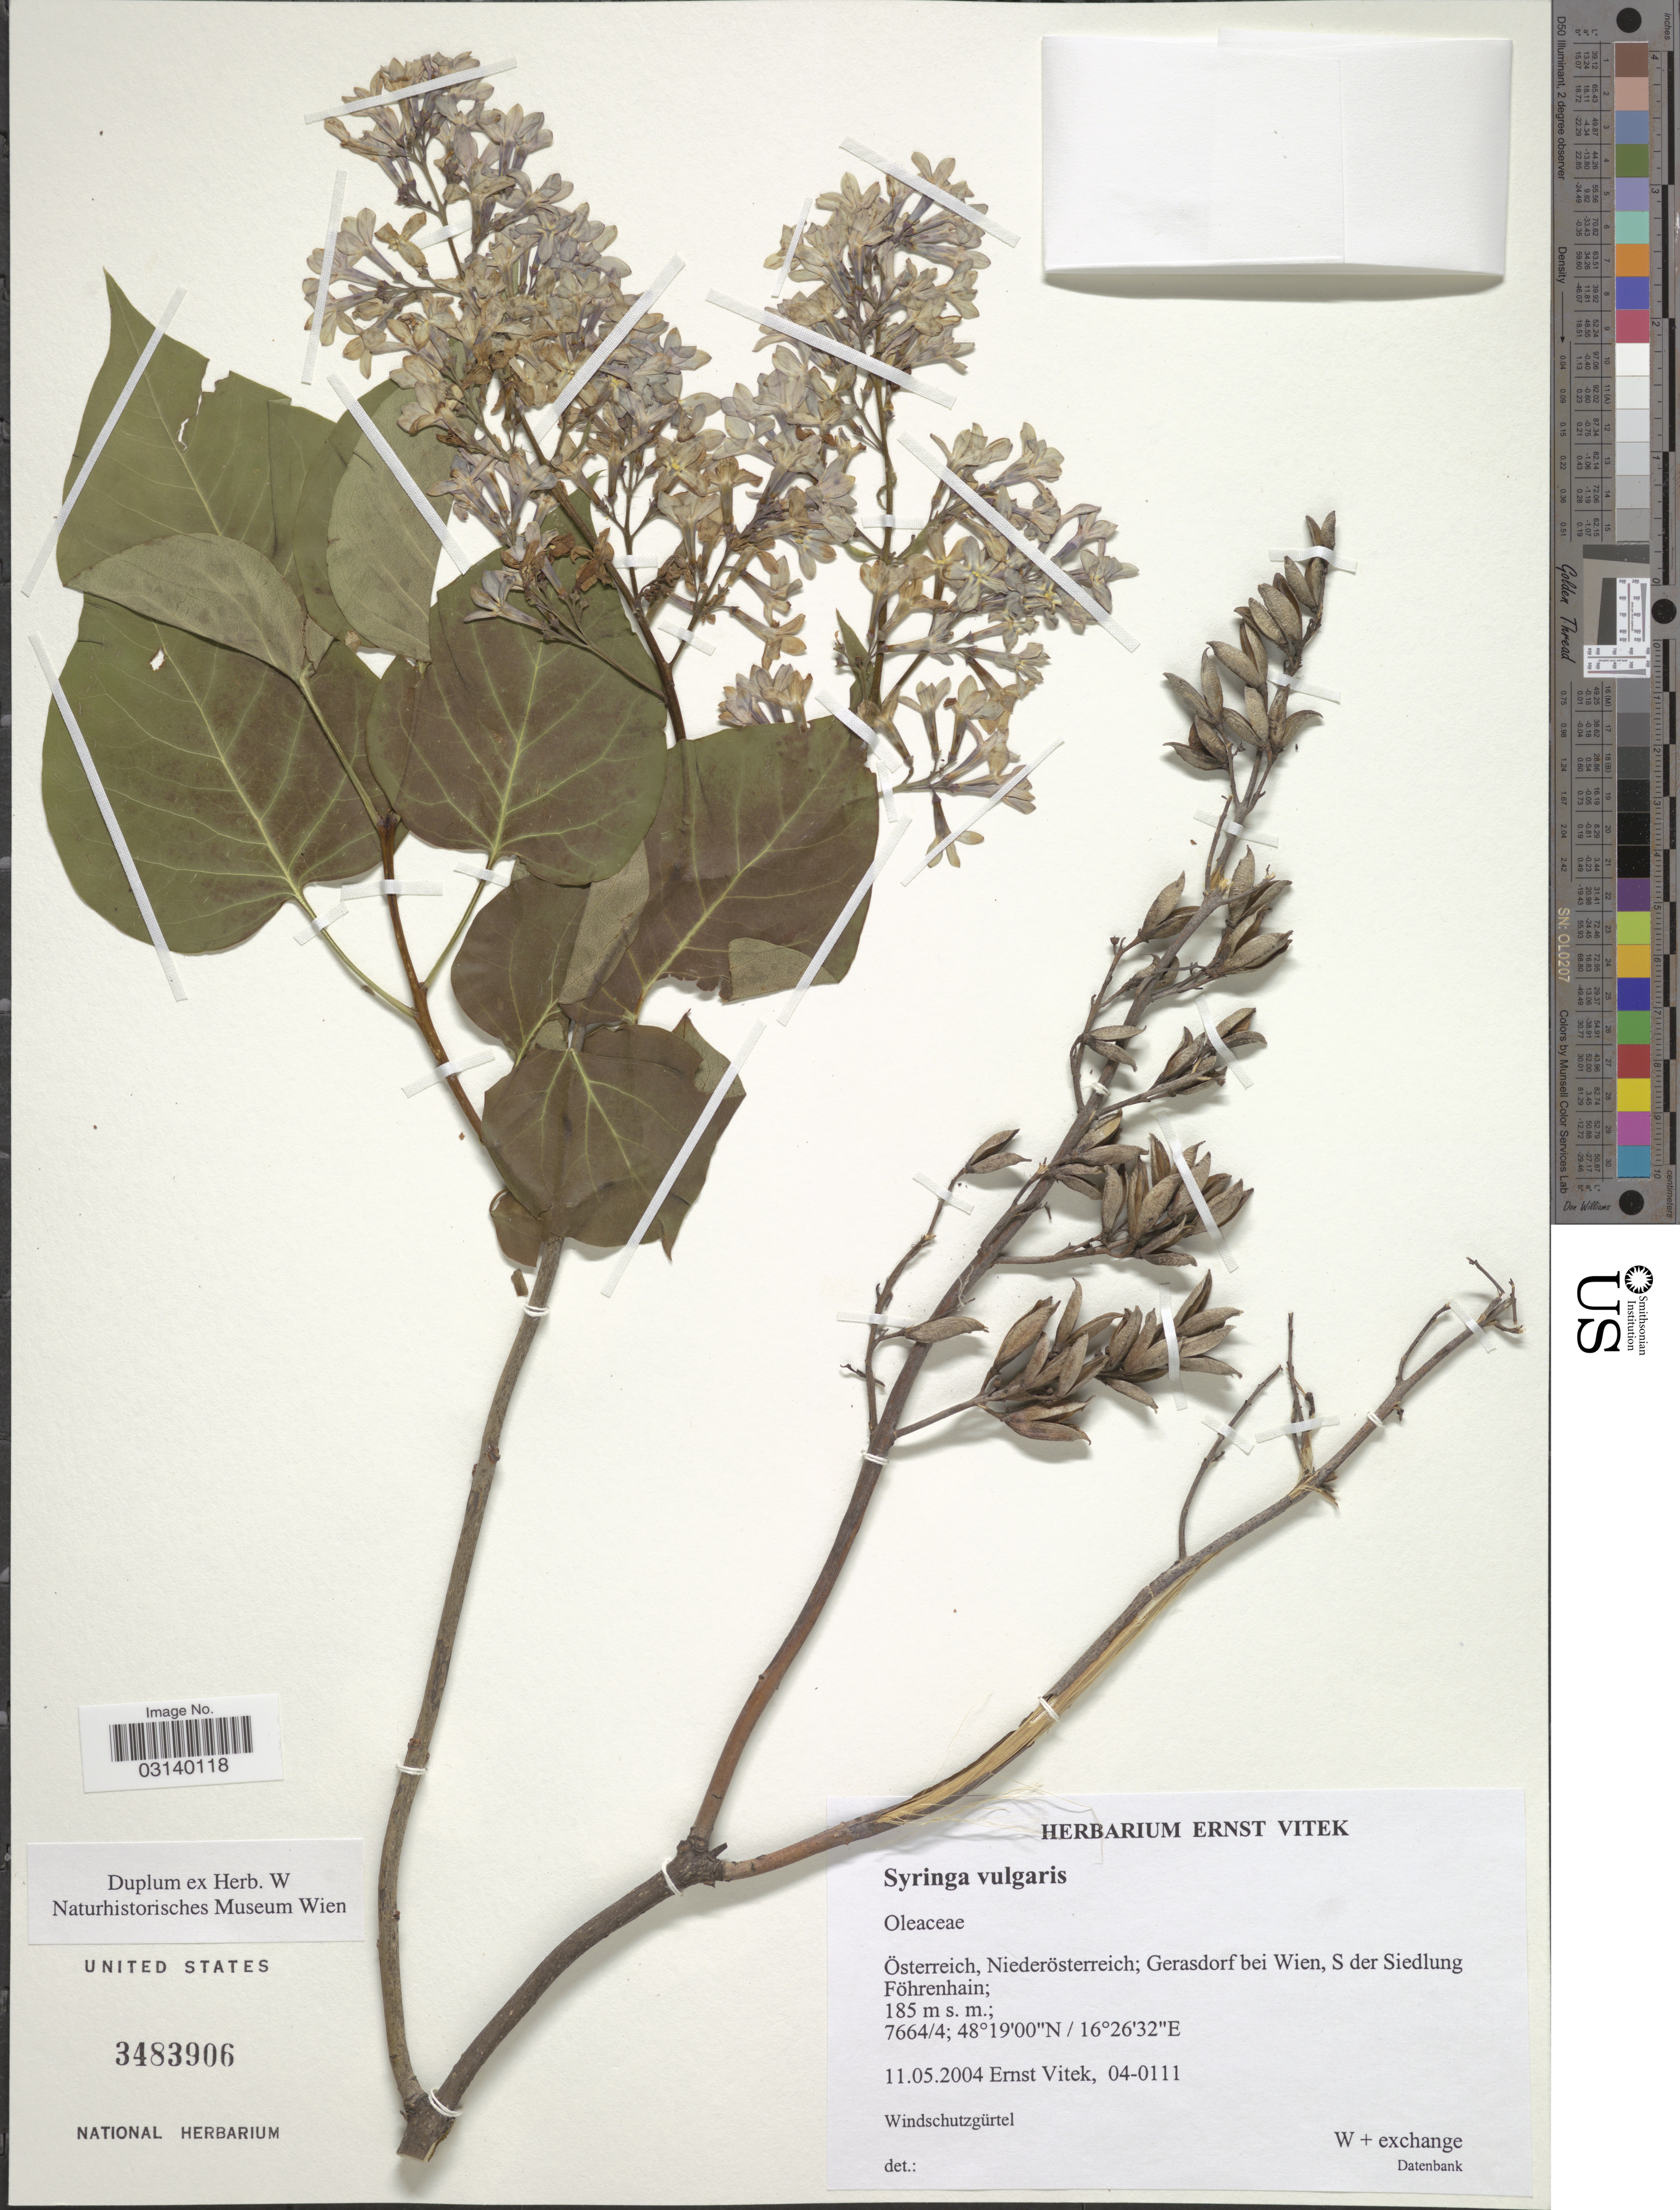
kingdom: Plantae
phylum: Tracheophyta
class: Magnoliopsida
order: Lamiales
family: Oleaceae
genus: Syringa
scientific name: Syringa vulgaris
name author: L.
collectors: E. Vitek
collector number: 04-0111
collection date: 2004-05-11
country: Austria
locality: Österreich, Niederösterreich; Gerasdorf bei Wien, S der Siedlung Föhrenhain.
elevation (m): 185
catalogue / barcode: US 3483906